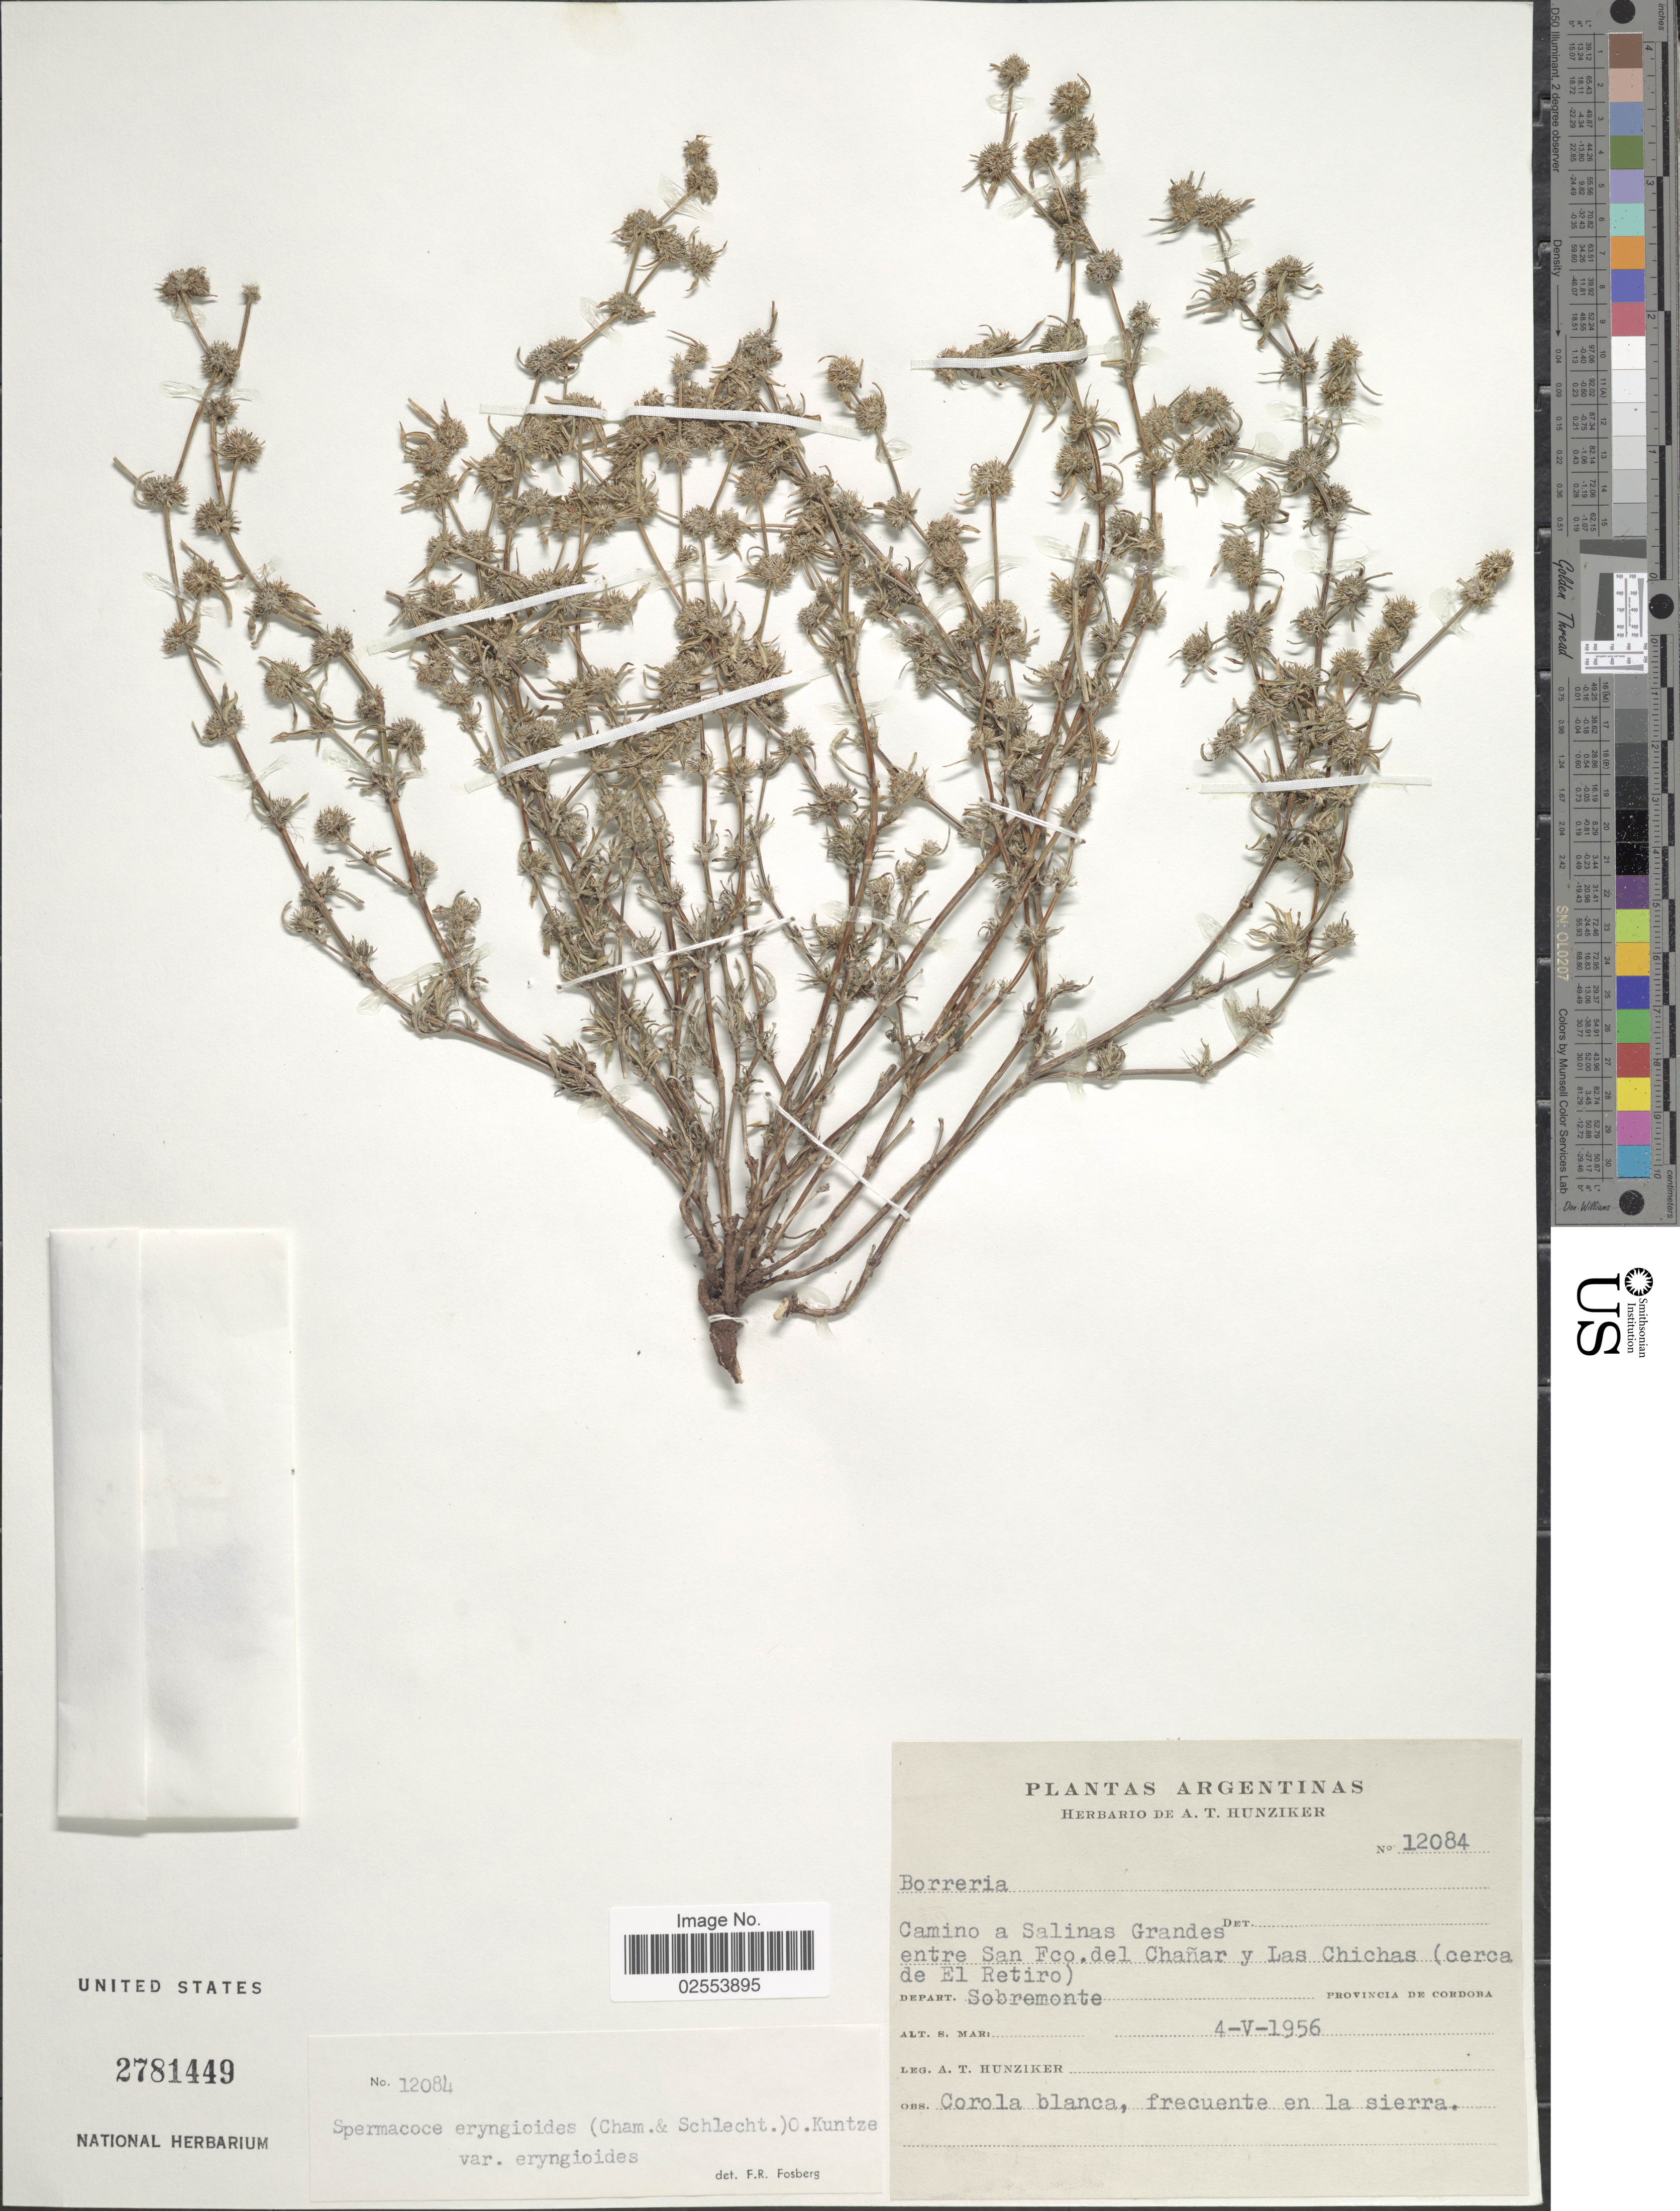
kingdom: Plantae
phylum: Tracheophyta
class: Magnoliopsida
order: Gentianales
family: Rubiaceae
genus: Spermacoce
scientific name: Spermacoce eryngioides var. eryngioides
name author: (Cham. & Schltdl.) Kuntze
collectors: A. T. Hunziker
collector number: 12084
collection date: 1956-05-04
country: Argentina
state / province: Cordoba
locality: Camino a Salinas Grandes, entre San Fco. del Canar y Las Chichas (cerca de El Retiro), Depart. Sobremonte.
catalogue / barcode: US 2781449